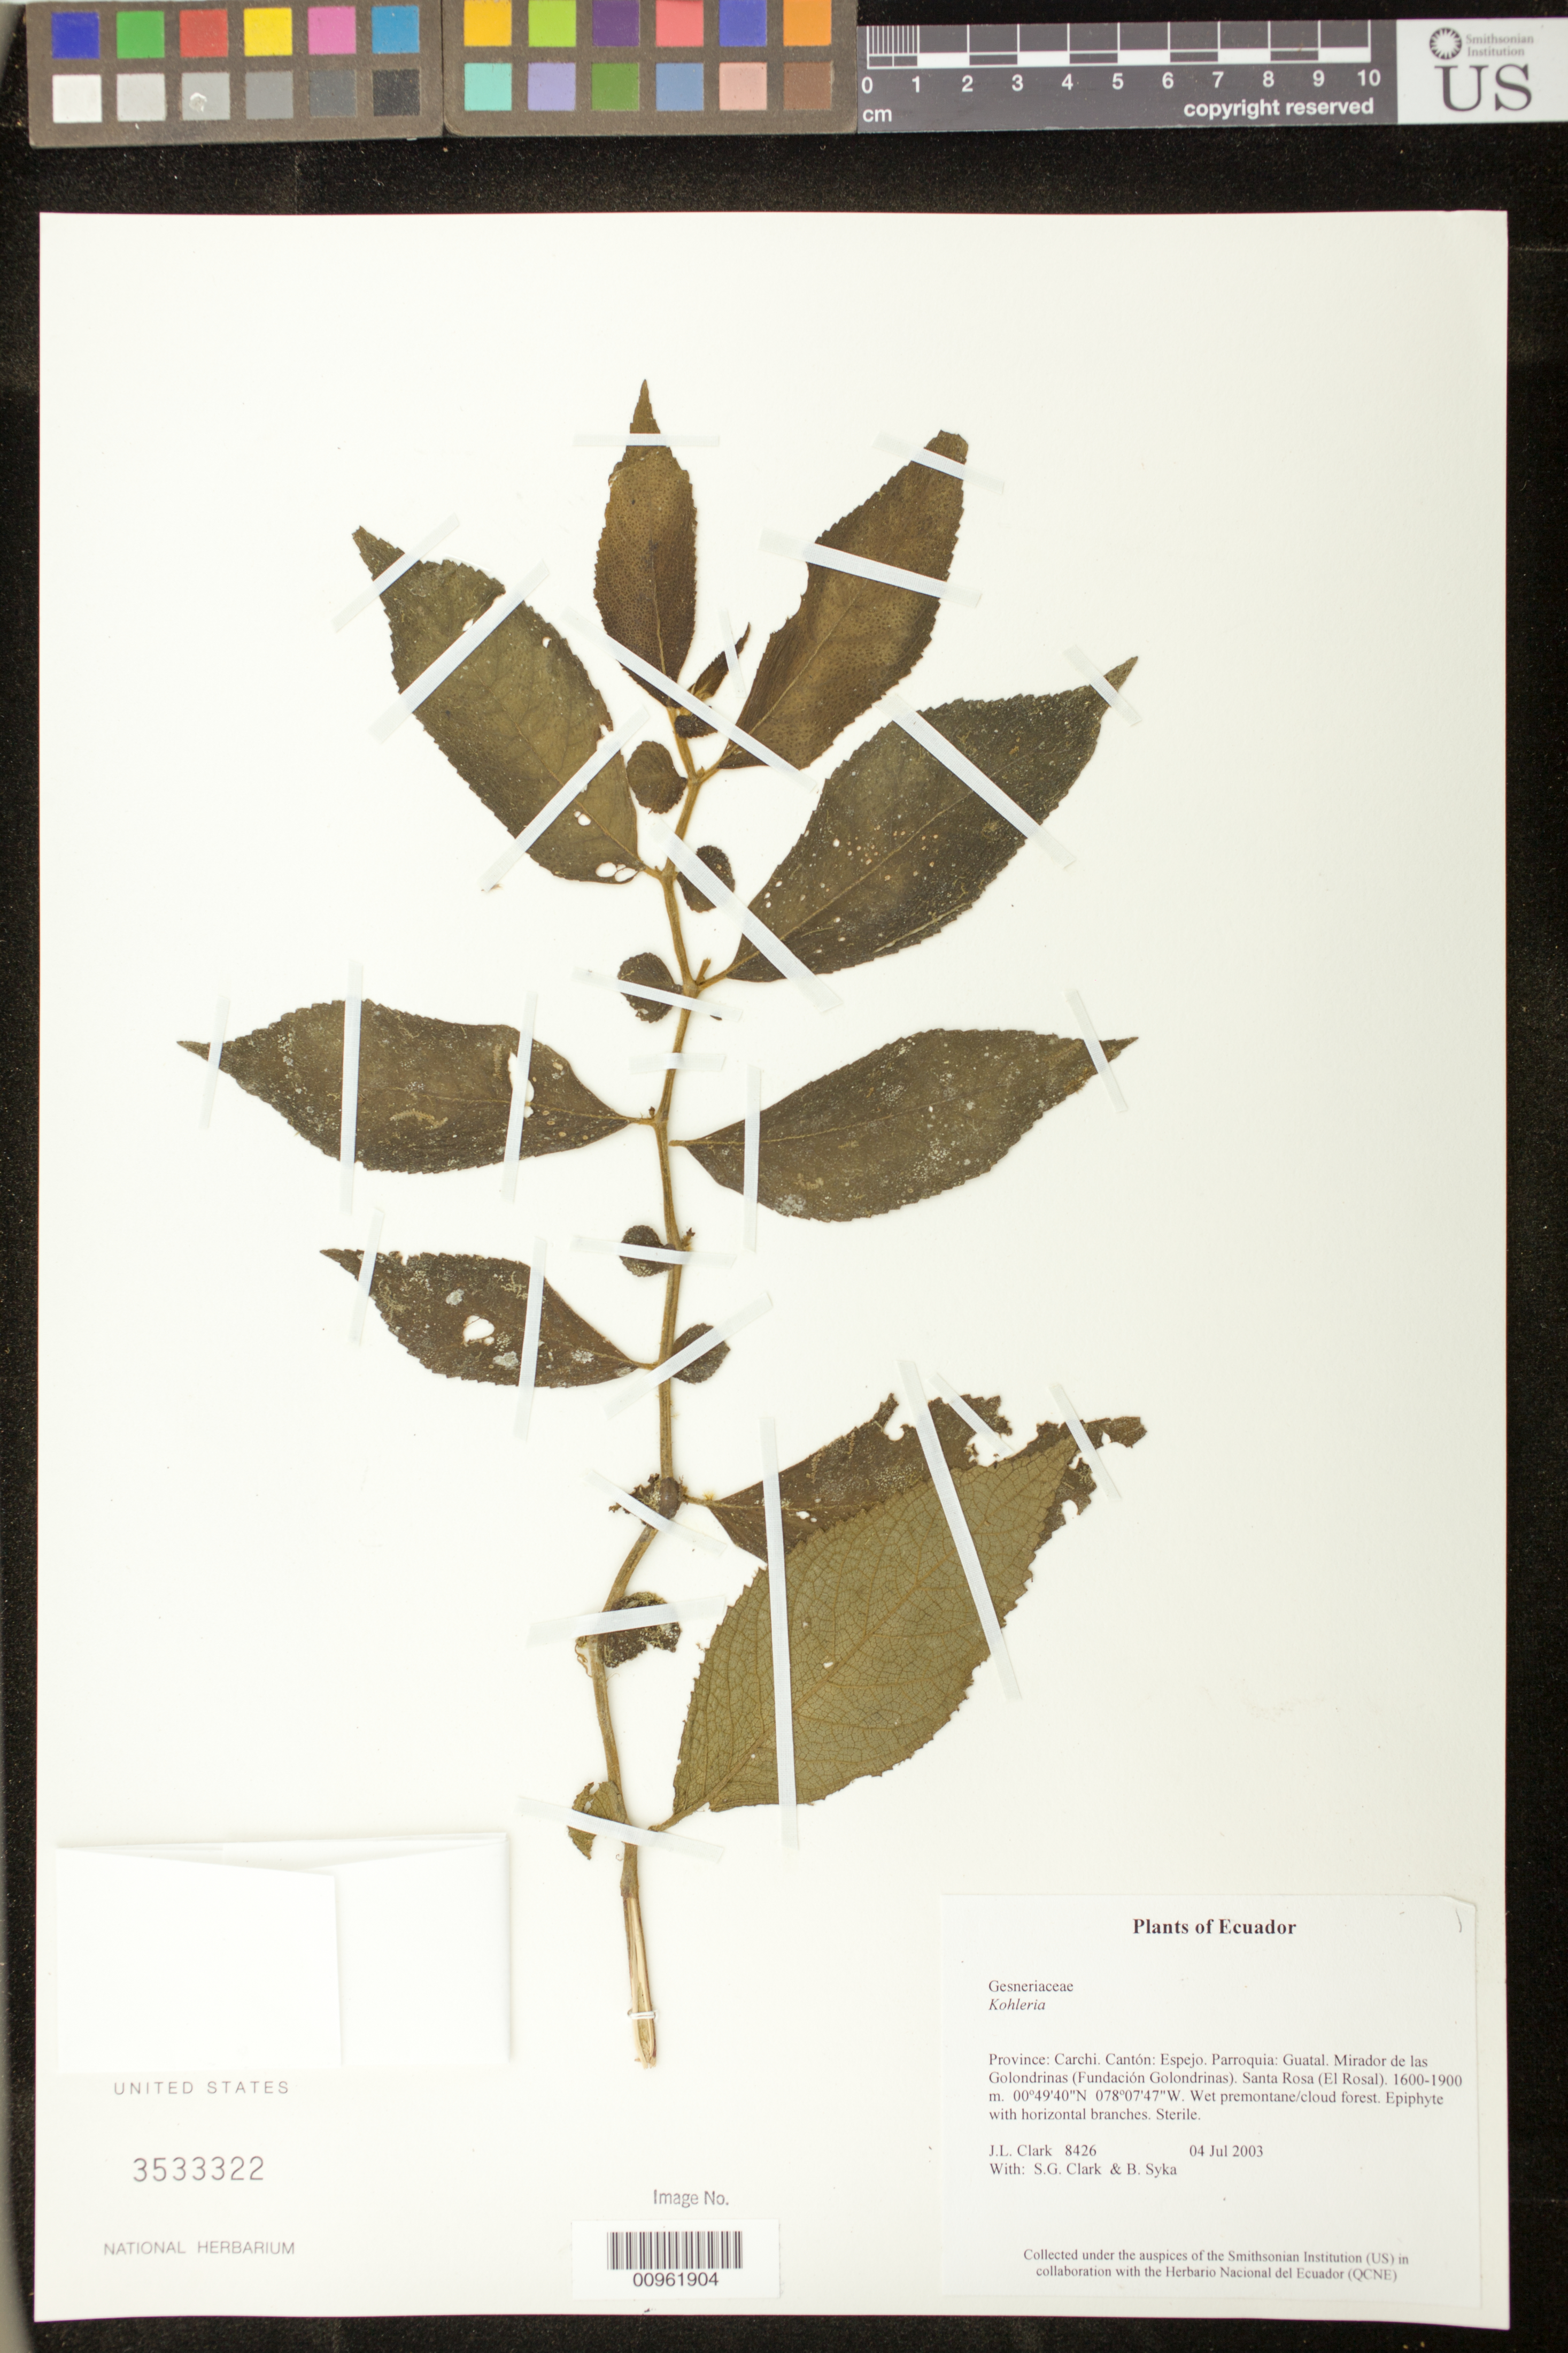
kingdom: Plantae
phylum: Tracheophyta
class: Magnoliopsida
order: Lamiales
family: Gesneriaceae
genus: Kohleria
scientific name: Kohleria anisophylla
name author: (Fritsch) Wiehler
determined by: Skog, Laurence E.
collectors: J. L. Clark, S. G. Clark & B. Syka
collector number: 8426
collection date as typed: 04 Jul 2003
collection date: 2003-07-04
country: Ecuador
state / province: Carchi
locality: Espejo. Parroquia: Guatal. Mirador de las Golondrinas (Fundación Golondrinas). Santa Rosa (El Rosal).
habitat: Wet premontane/cloud forest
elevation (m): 1600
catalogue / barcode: US 3533322